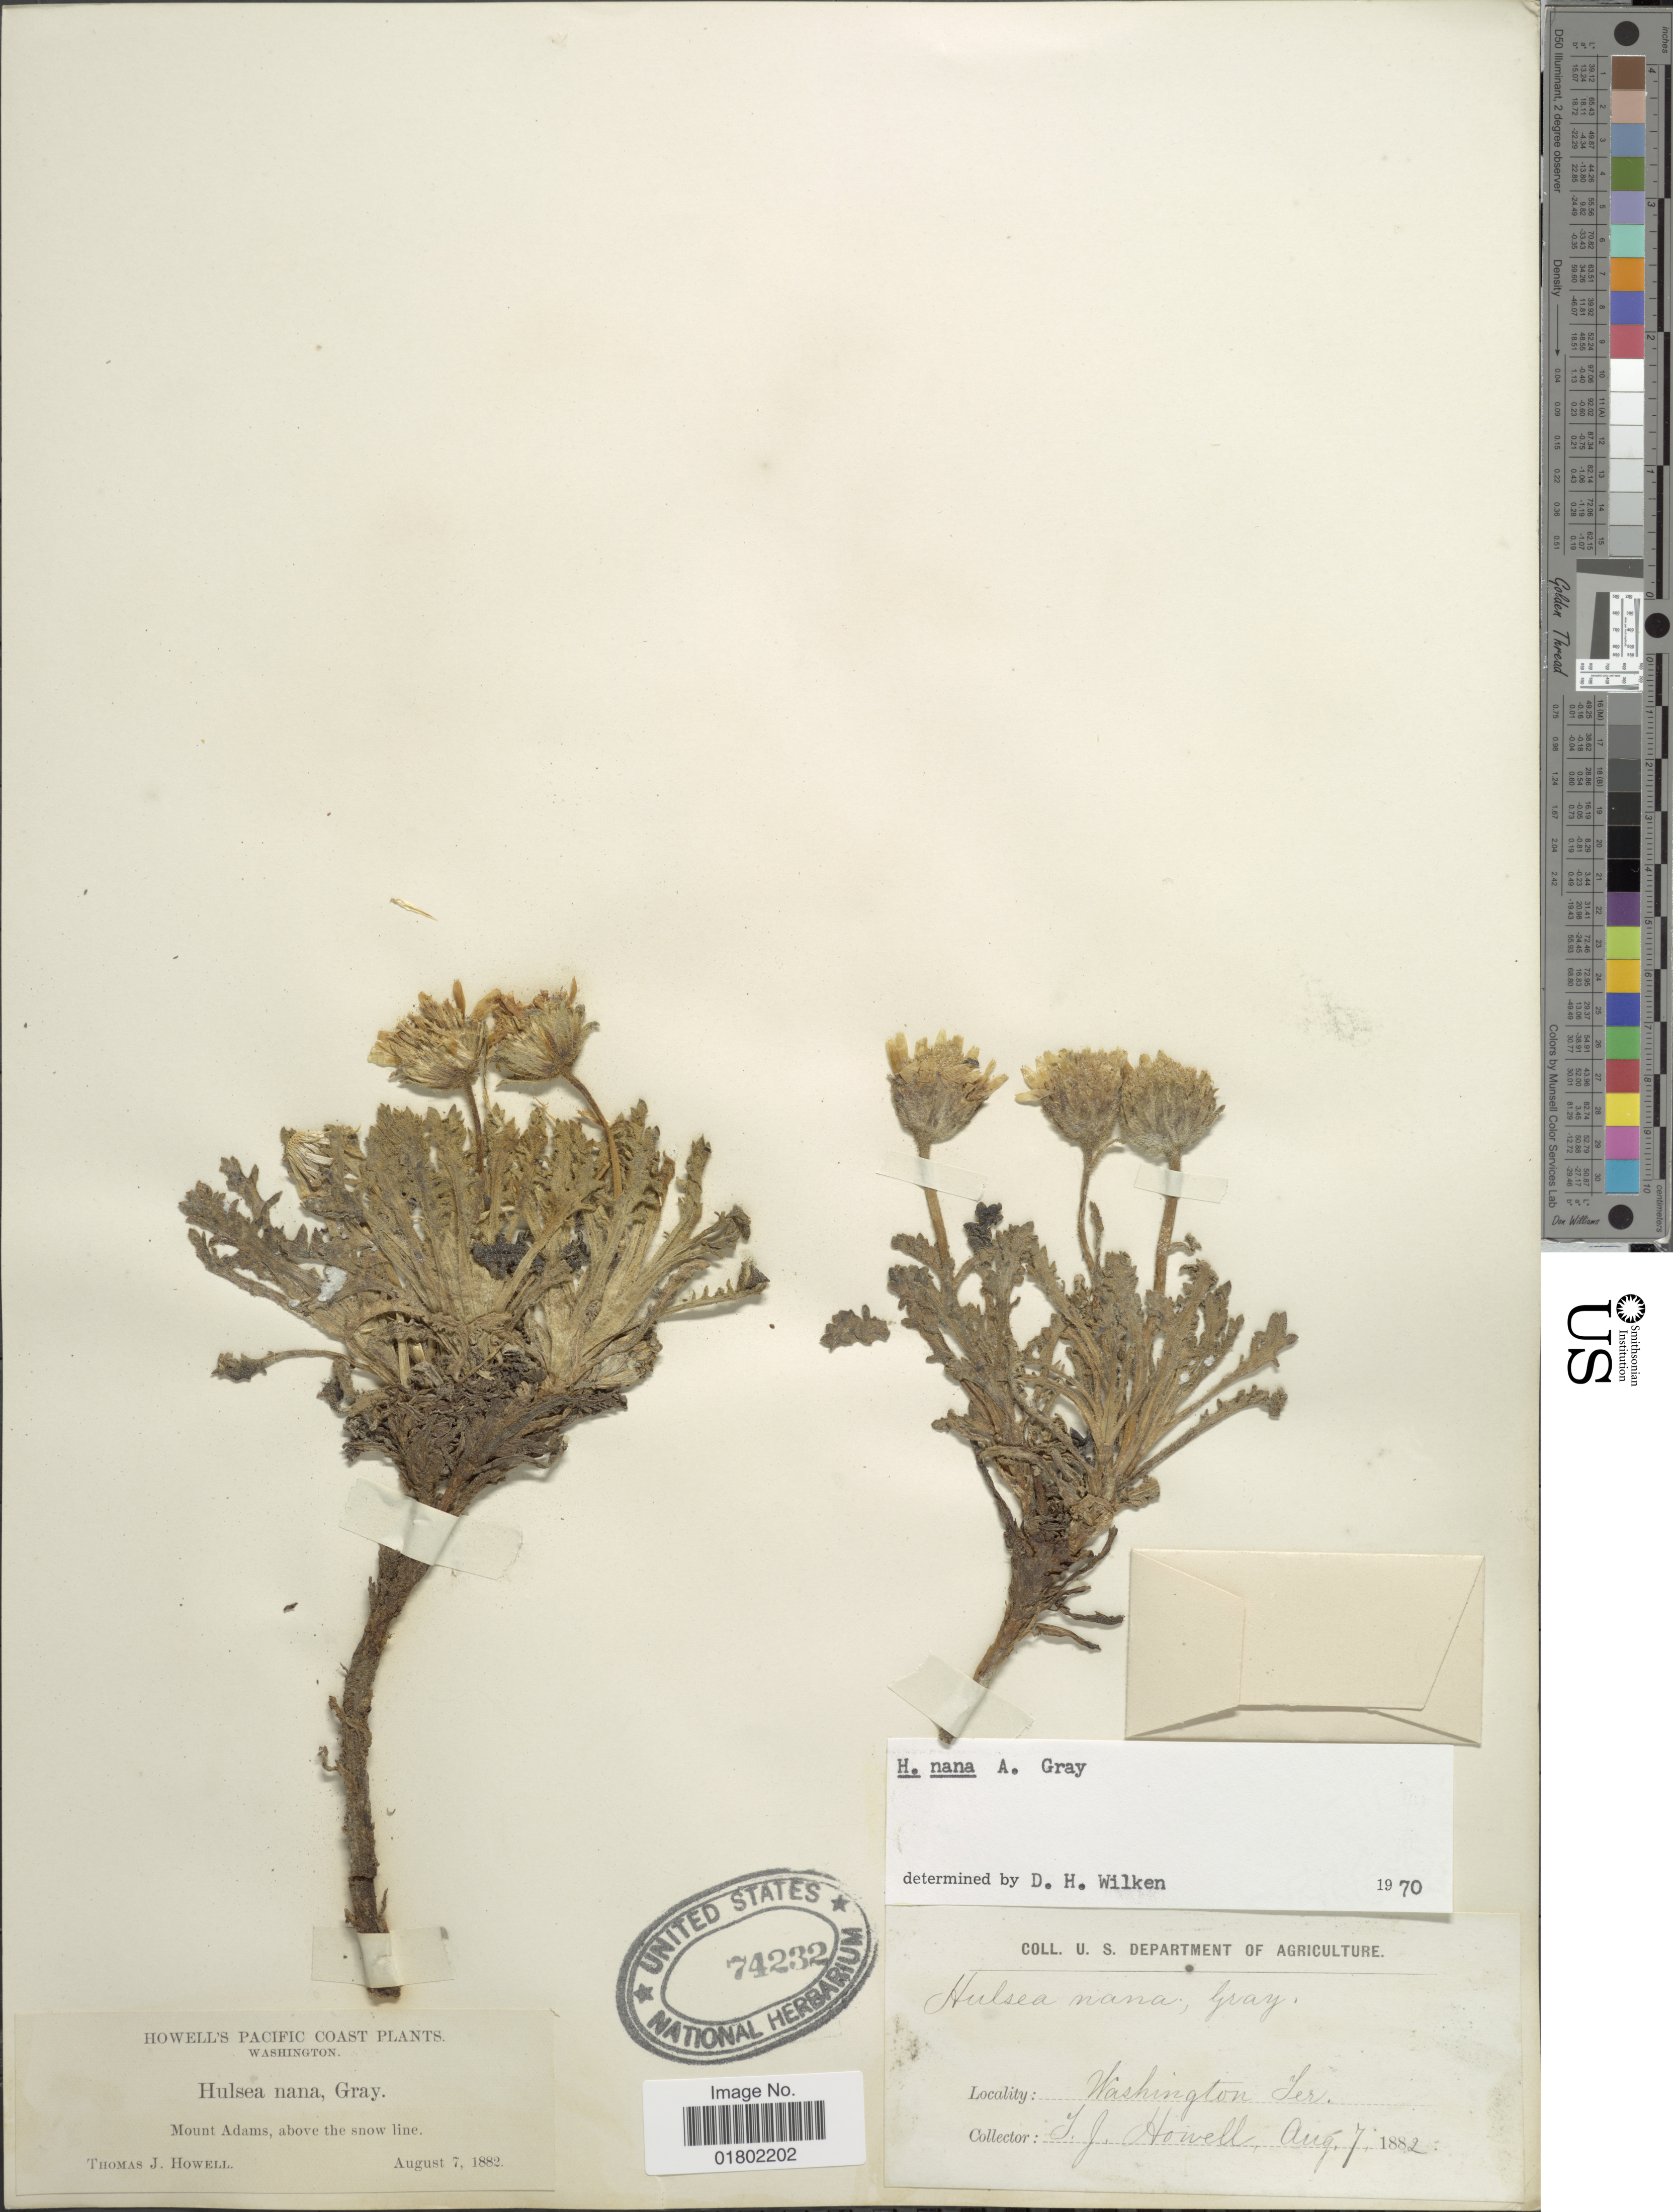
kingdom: Plantae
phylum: Tracheophyta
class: Magnoliopsida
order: Asterales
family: Asteraceae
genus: Hulsea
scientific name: Hulsea nana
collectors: T. J. Howell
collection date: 1882-08-07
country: United States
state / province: Washington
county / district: Yakima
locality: Pacific Coast Plant, Mount Adams, above the snow line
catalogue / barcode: US 74232